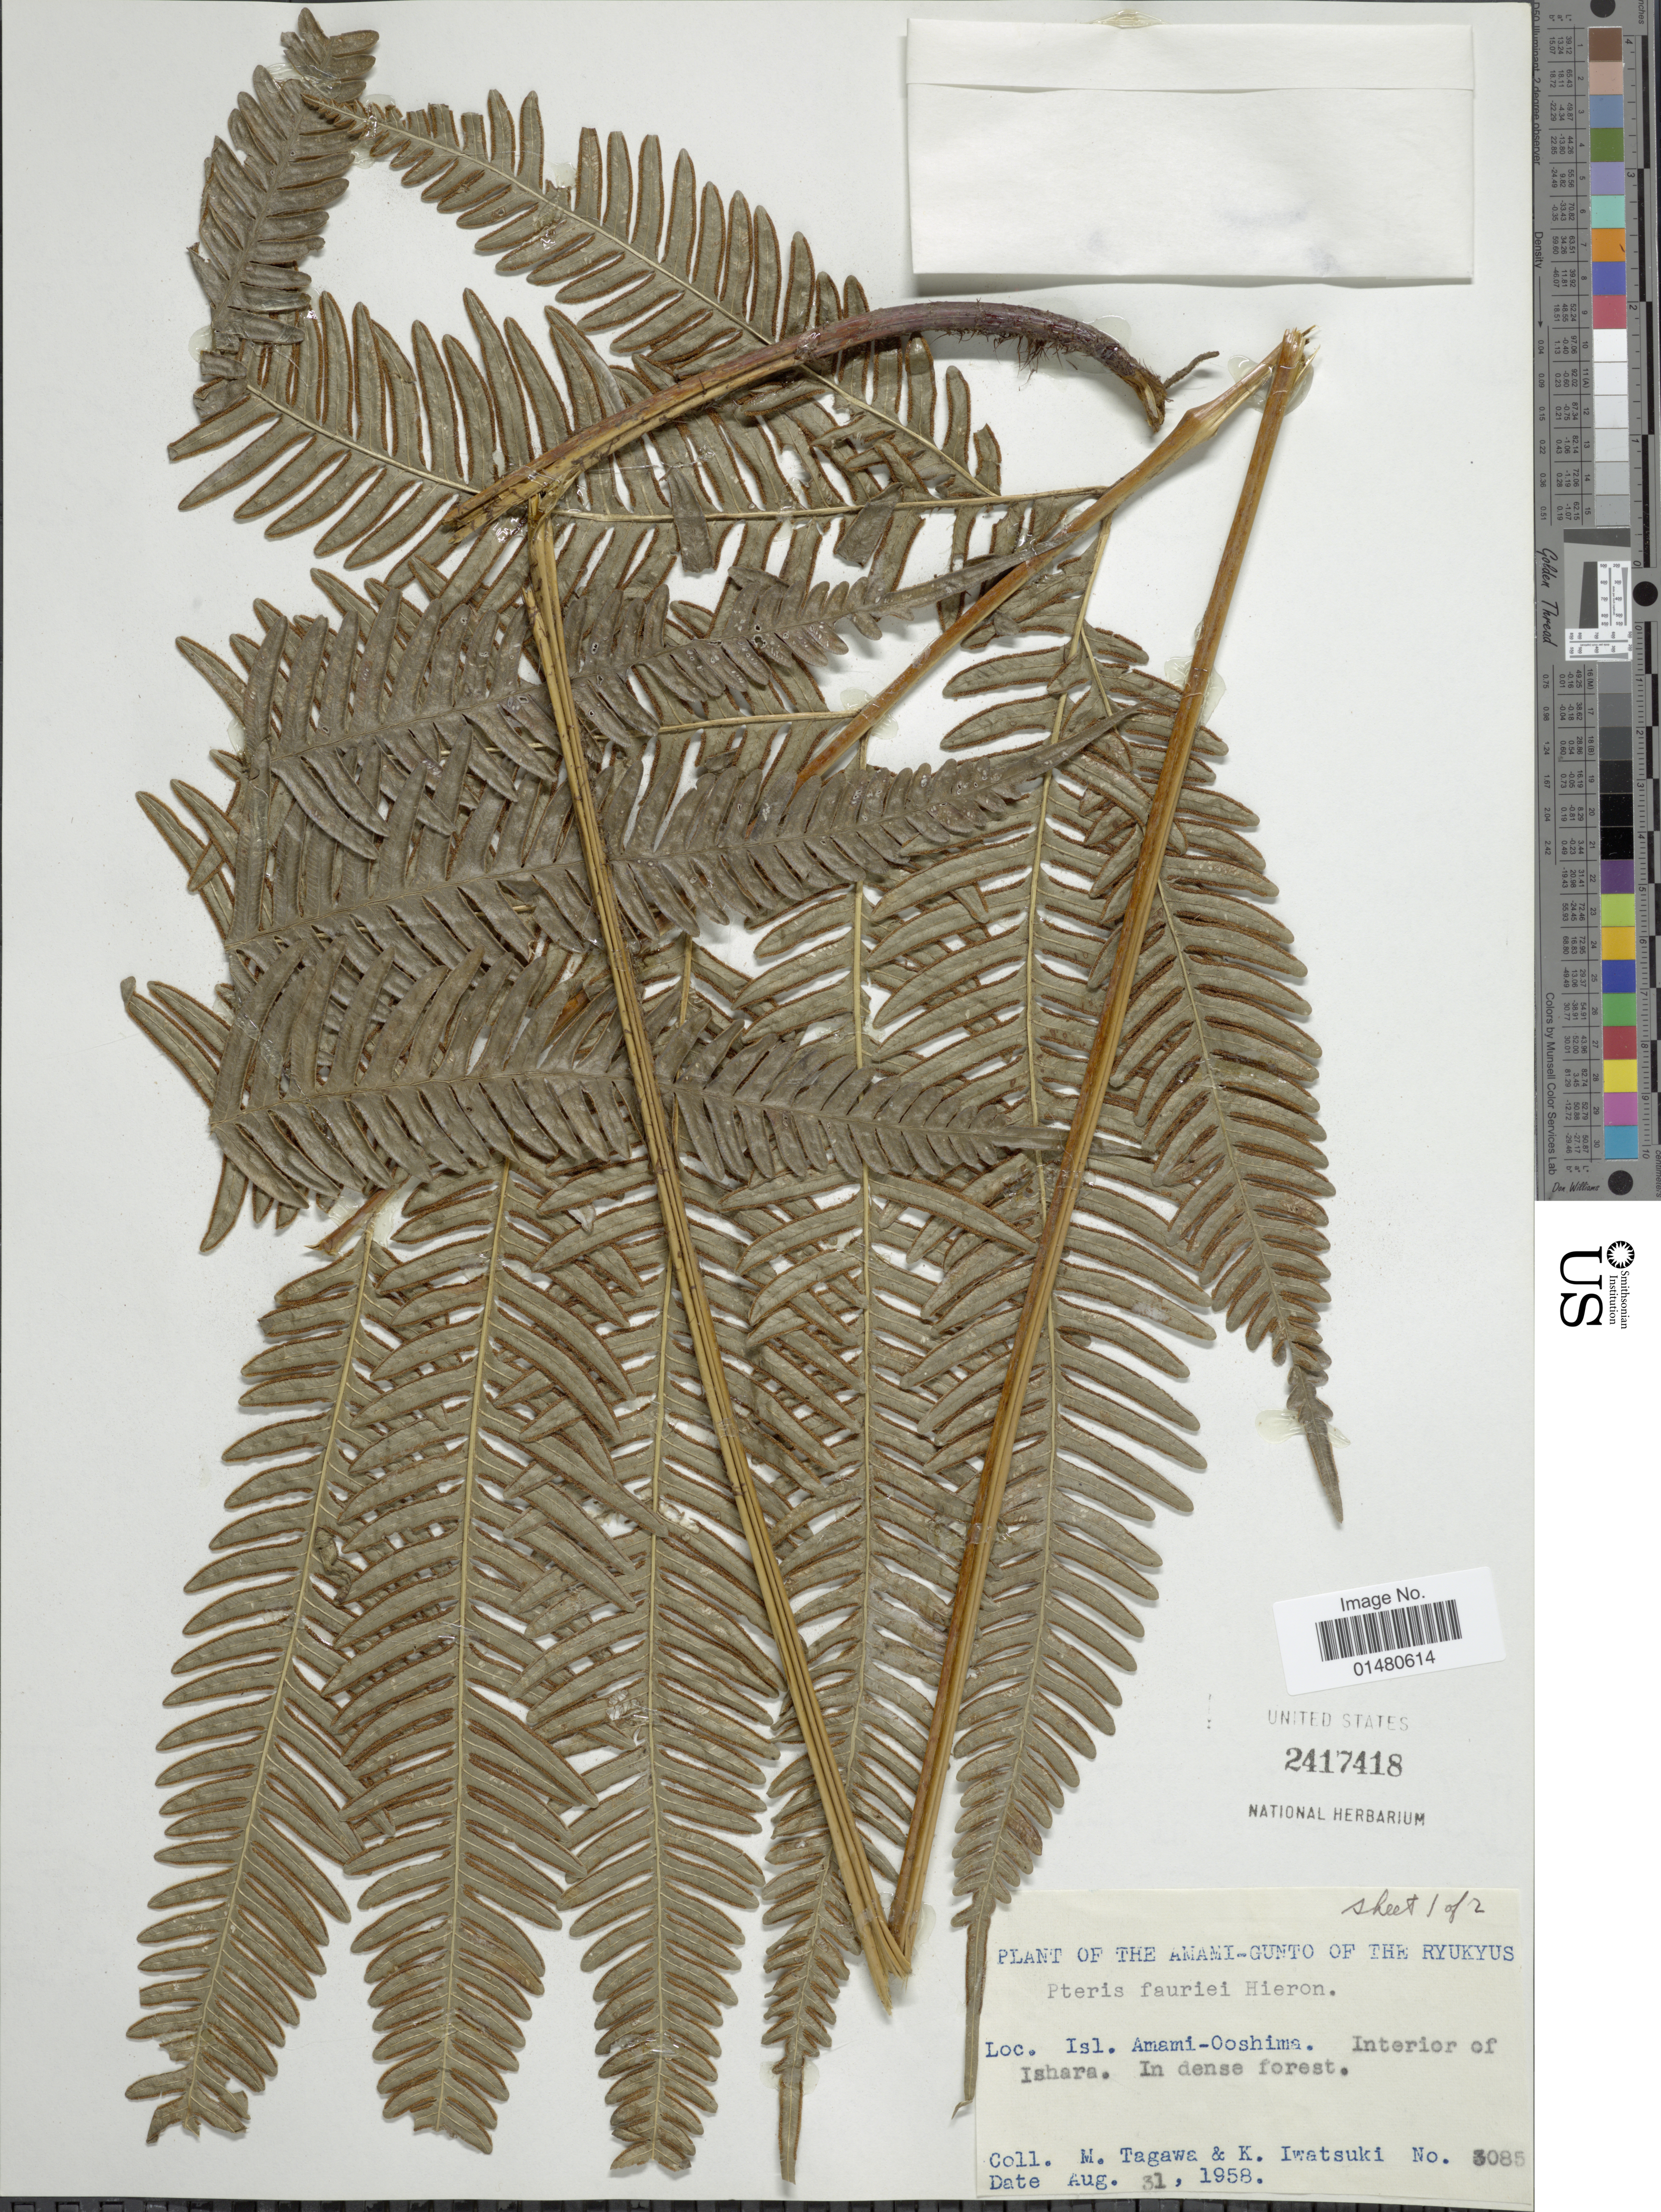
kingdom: Plantae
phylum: Tracheophyta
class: Polypodiopsida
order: Polypodiales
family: Pteridaceae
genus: Pteris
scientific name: Pteris fauriei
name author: Hieron.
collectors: M. Tagawa & K. Iwatsuki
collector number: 3085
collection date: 1958-08-31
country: Japan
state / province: Okinawa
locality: The Amami-Gunto of the Ryukyus, Isl. Amami-Ooshima. Interior of Ishara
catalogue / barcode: US 2417418